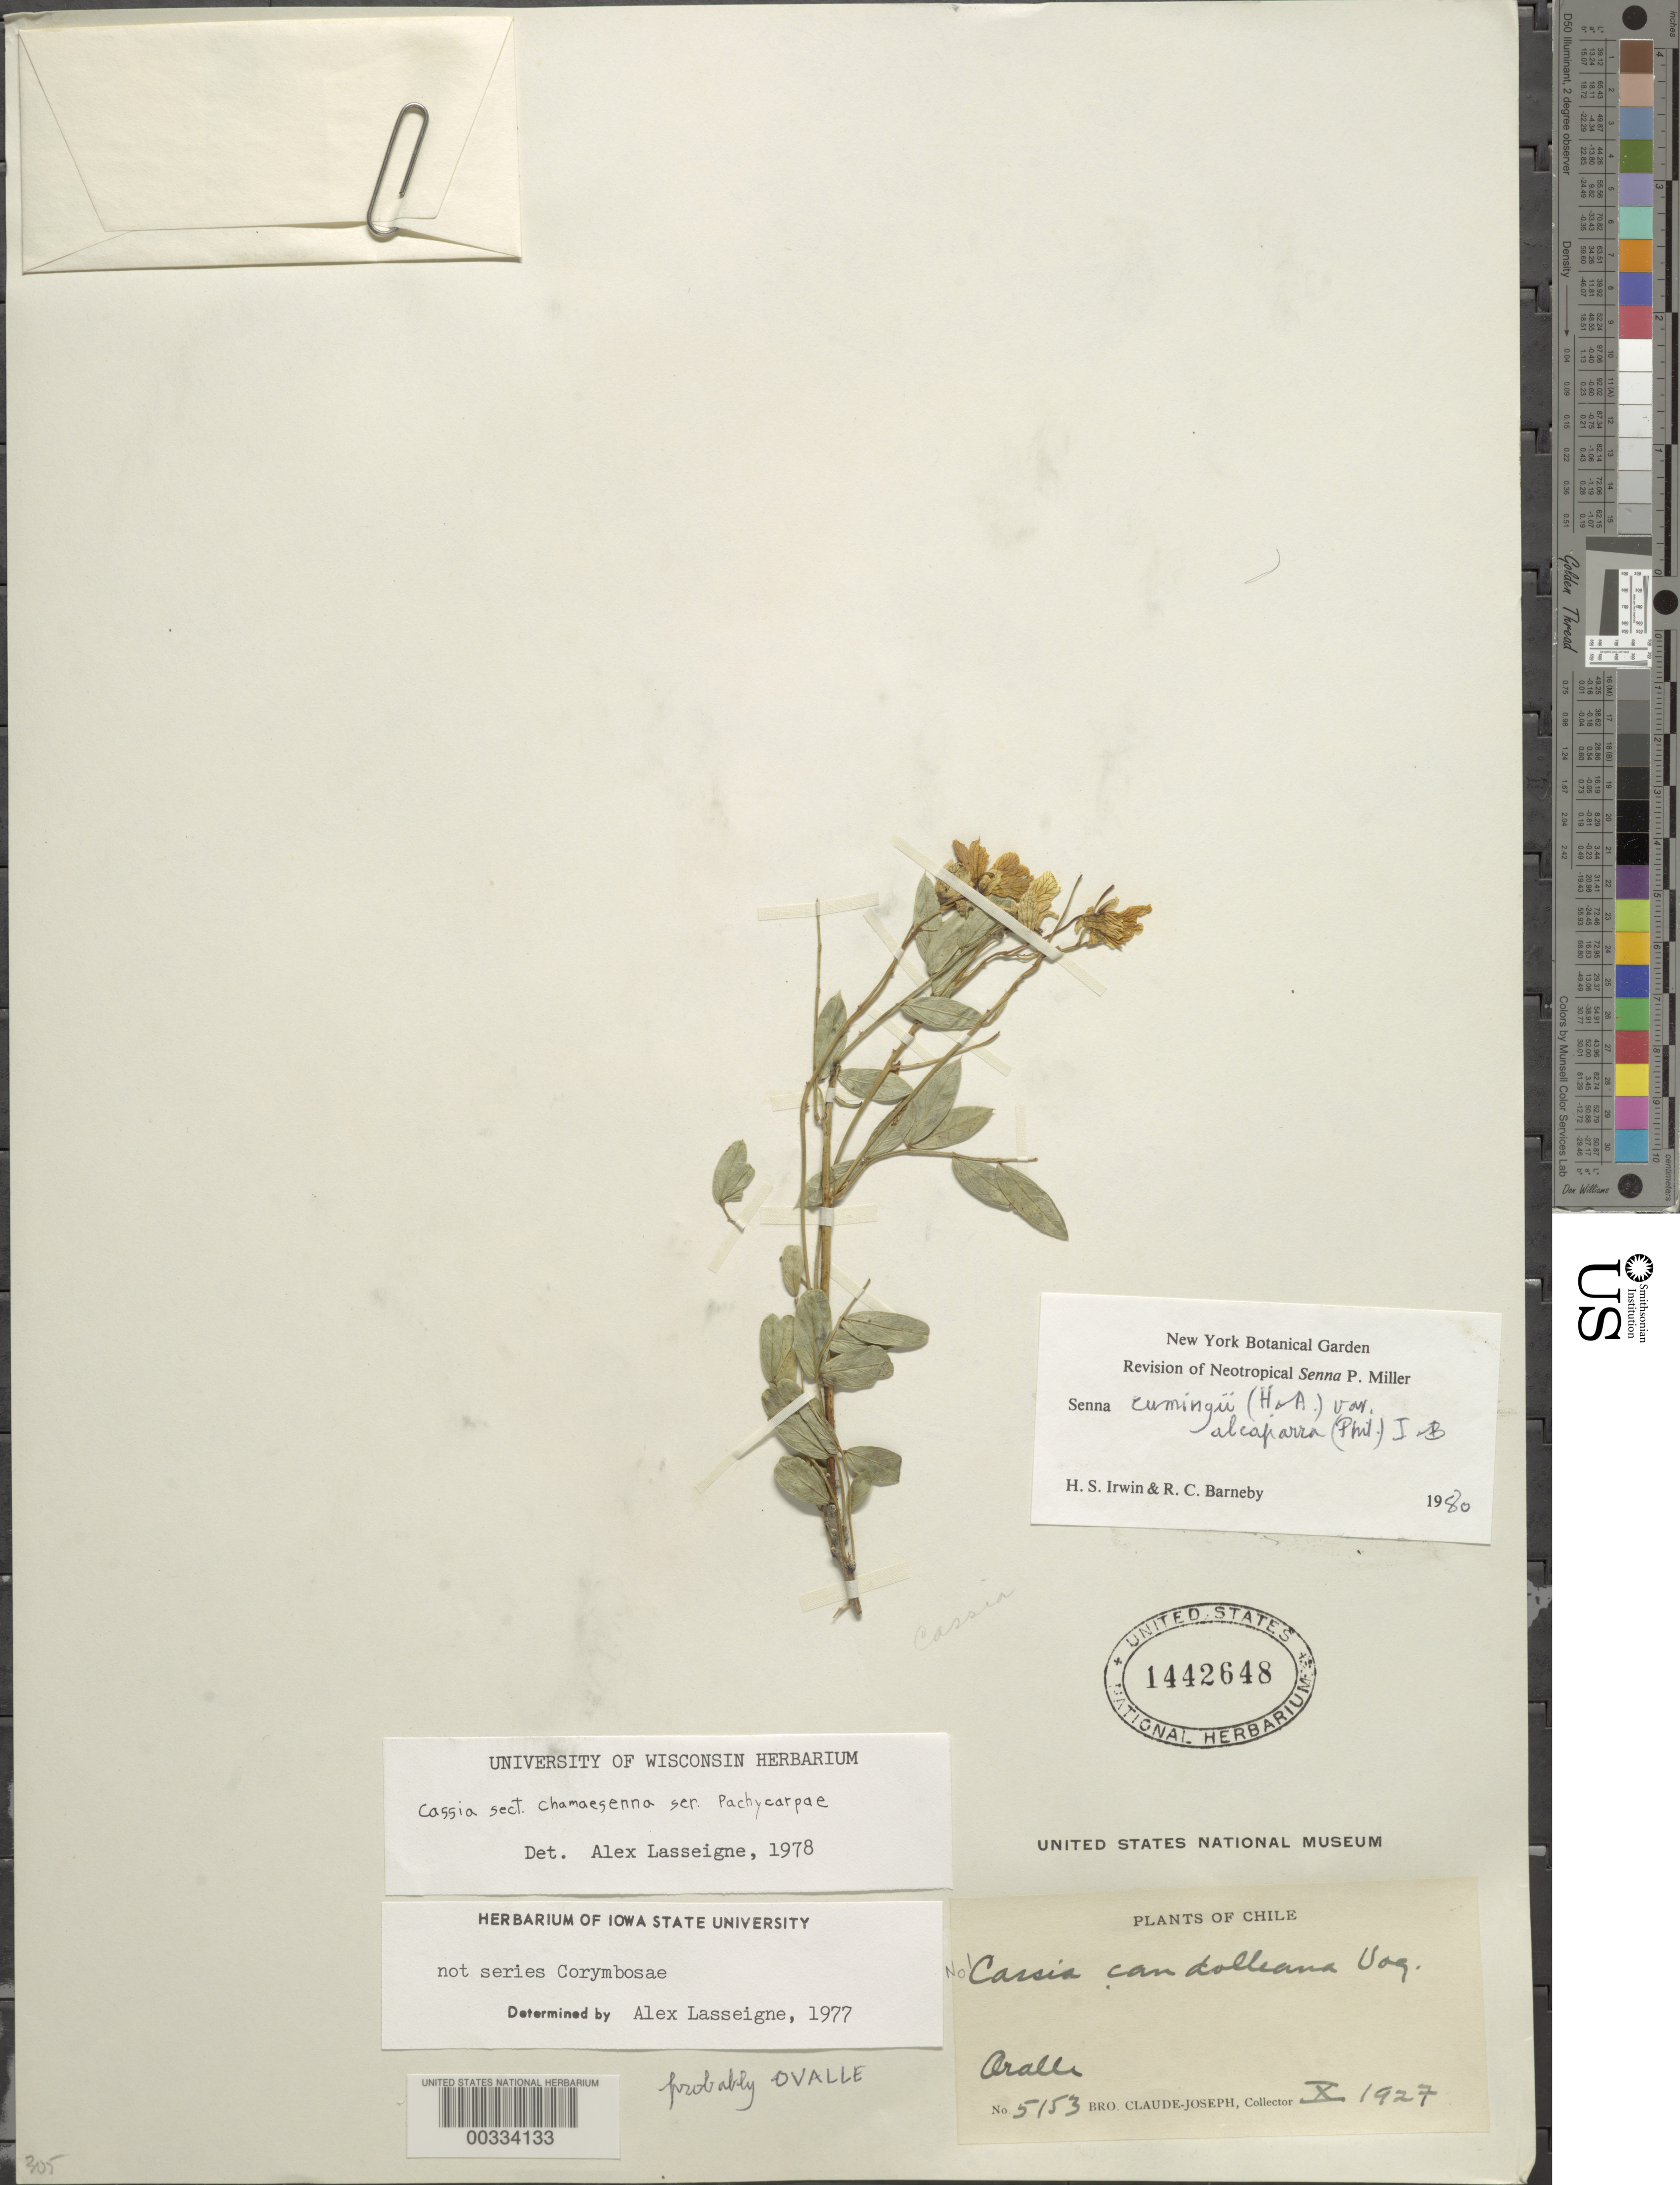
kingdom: Plantae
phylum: Tracheophyta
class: Magnoliopsida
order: Fabales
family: Fabaceae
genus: Senna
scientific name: Senna cumingii var. alcaparra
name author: (Phil.) H.S. Irwin & Barneby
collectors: Bro. Claude-Joseph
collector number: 5153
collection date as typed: Oct 1927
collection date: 1927-10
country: Chile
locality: Oralle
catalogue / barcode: US 1442648